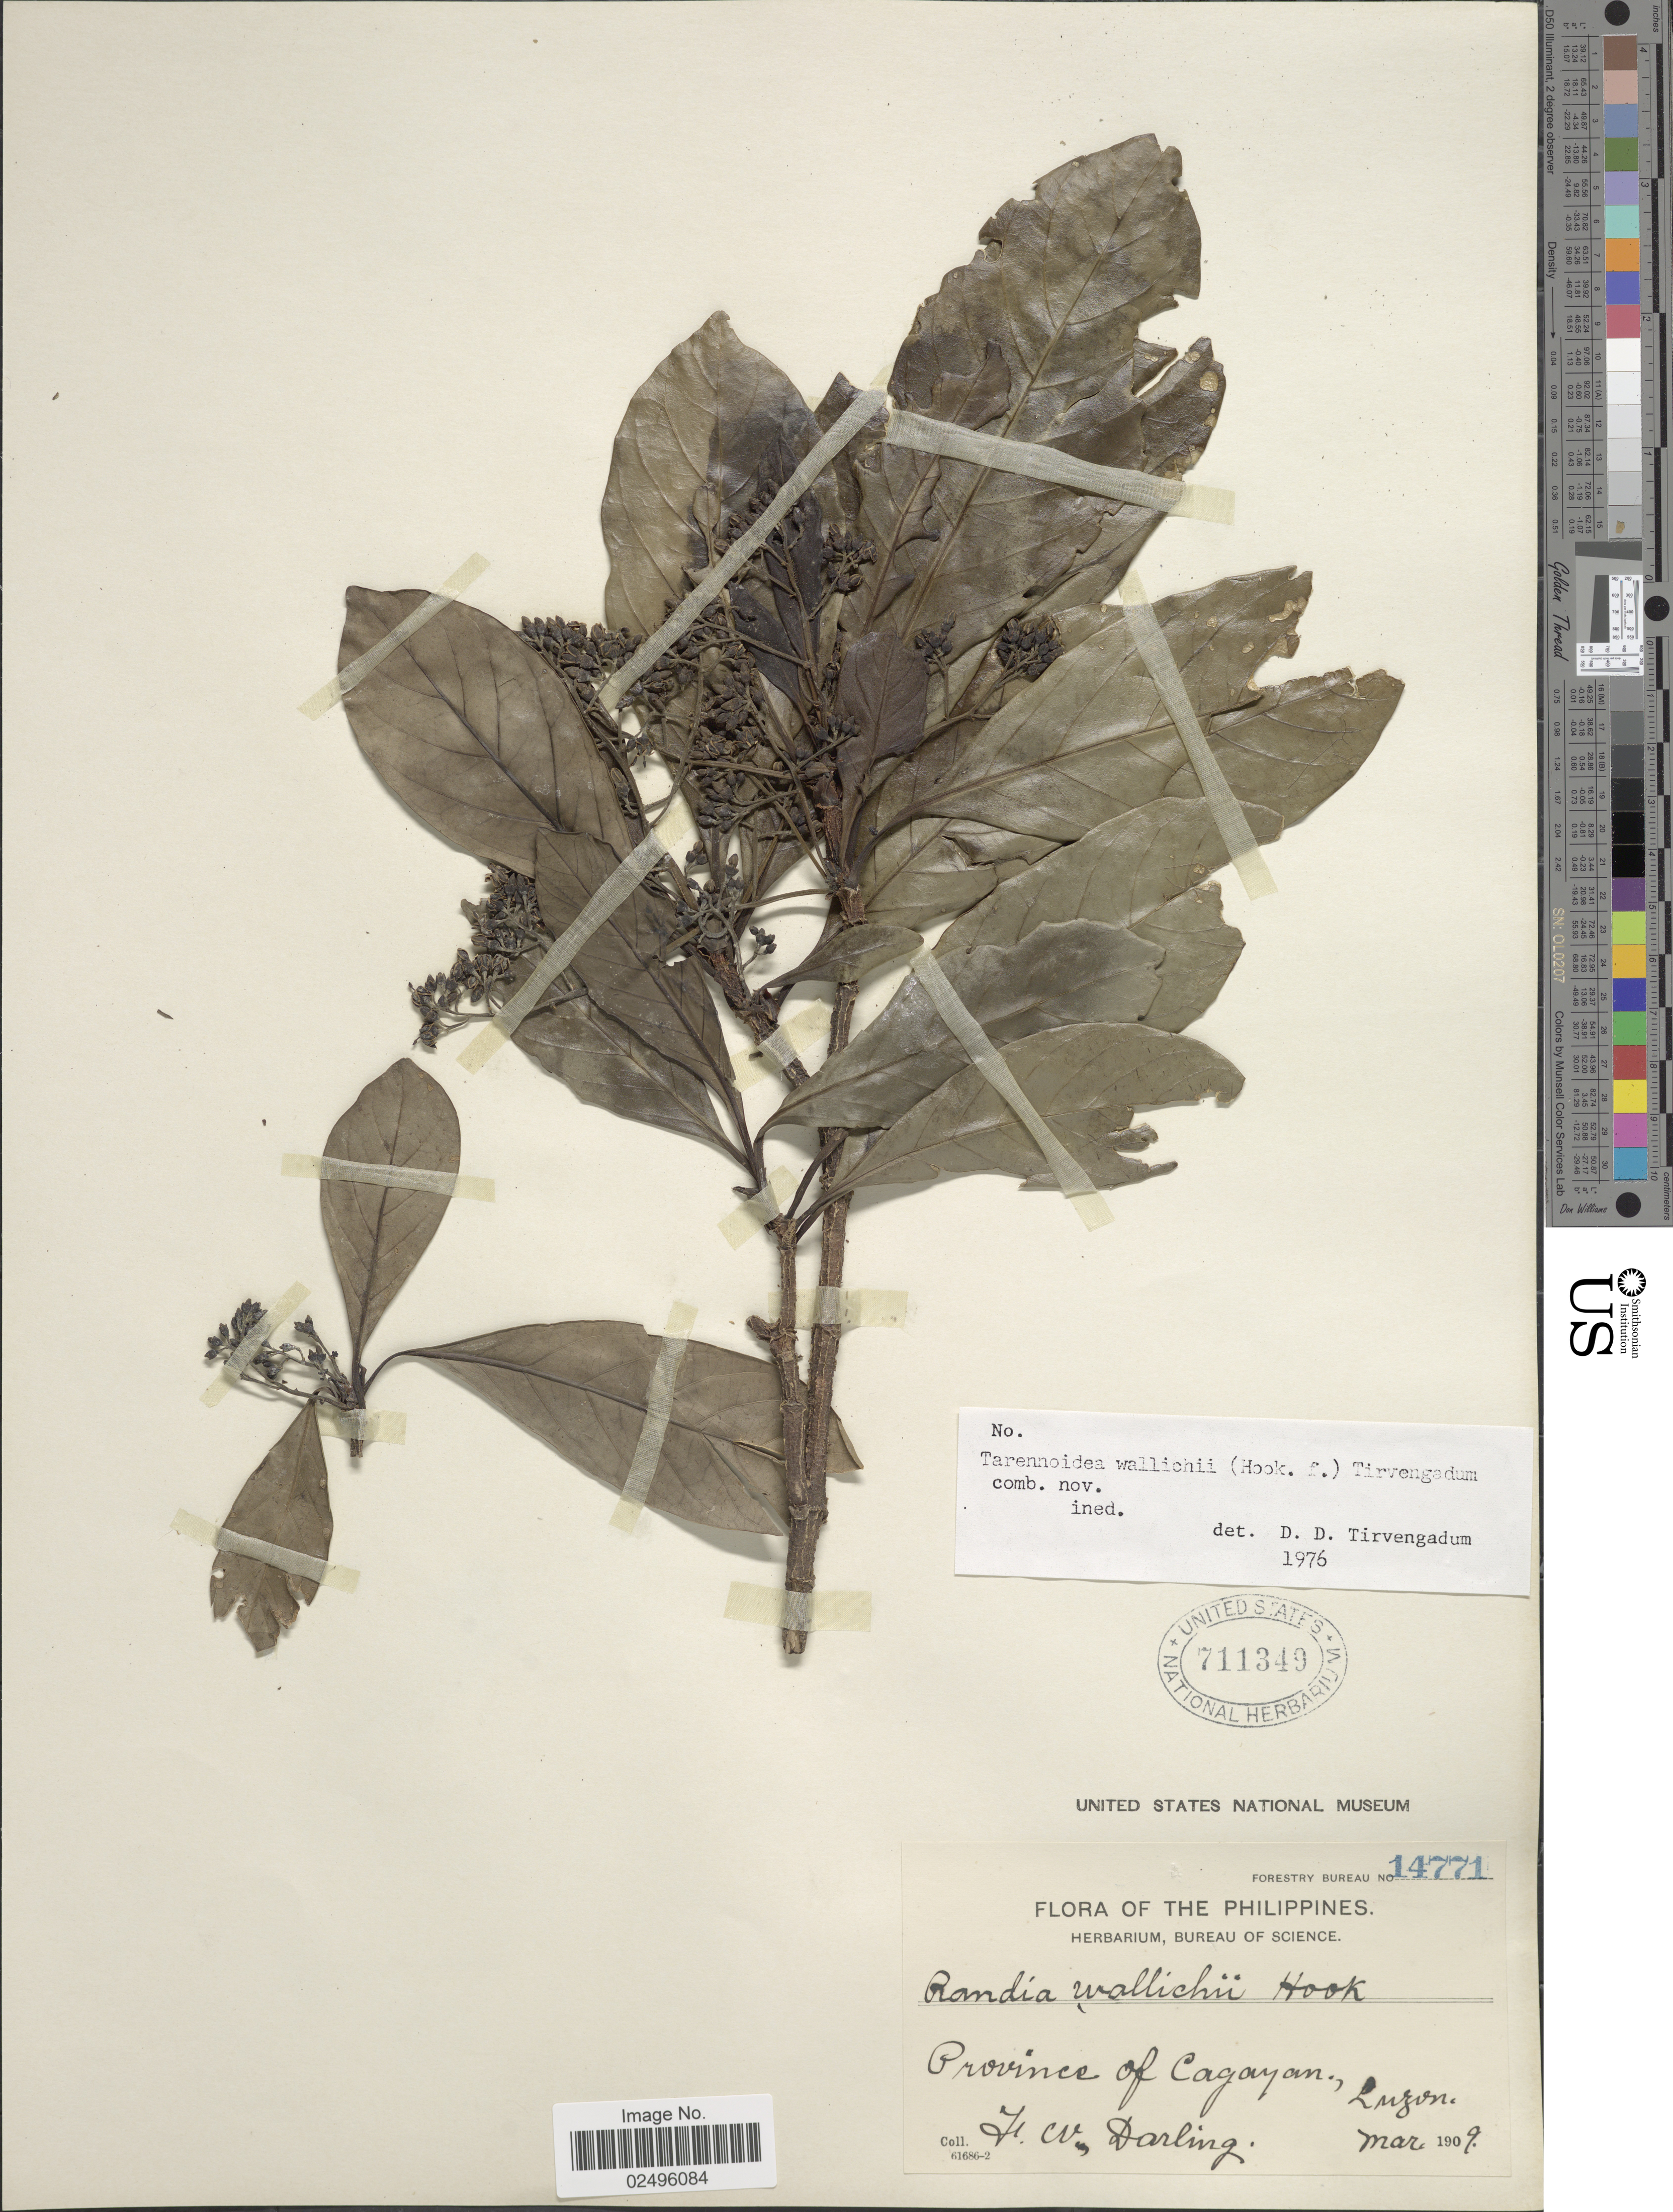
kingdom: Plantae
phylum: Tracheophyta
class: Magnoliopsida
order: Gentianales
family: Rubiaceae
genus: Tarennoidea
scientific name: Tarennoidea wallichii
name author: (Hook. f.) Tirveng. & Sastre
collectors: F. Darling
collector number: Forestry Bureau 14771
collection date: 1909-03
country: Philippines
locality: Province of Cagayan, Luzon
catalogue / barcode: US 711349